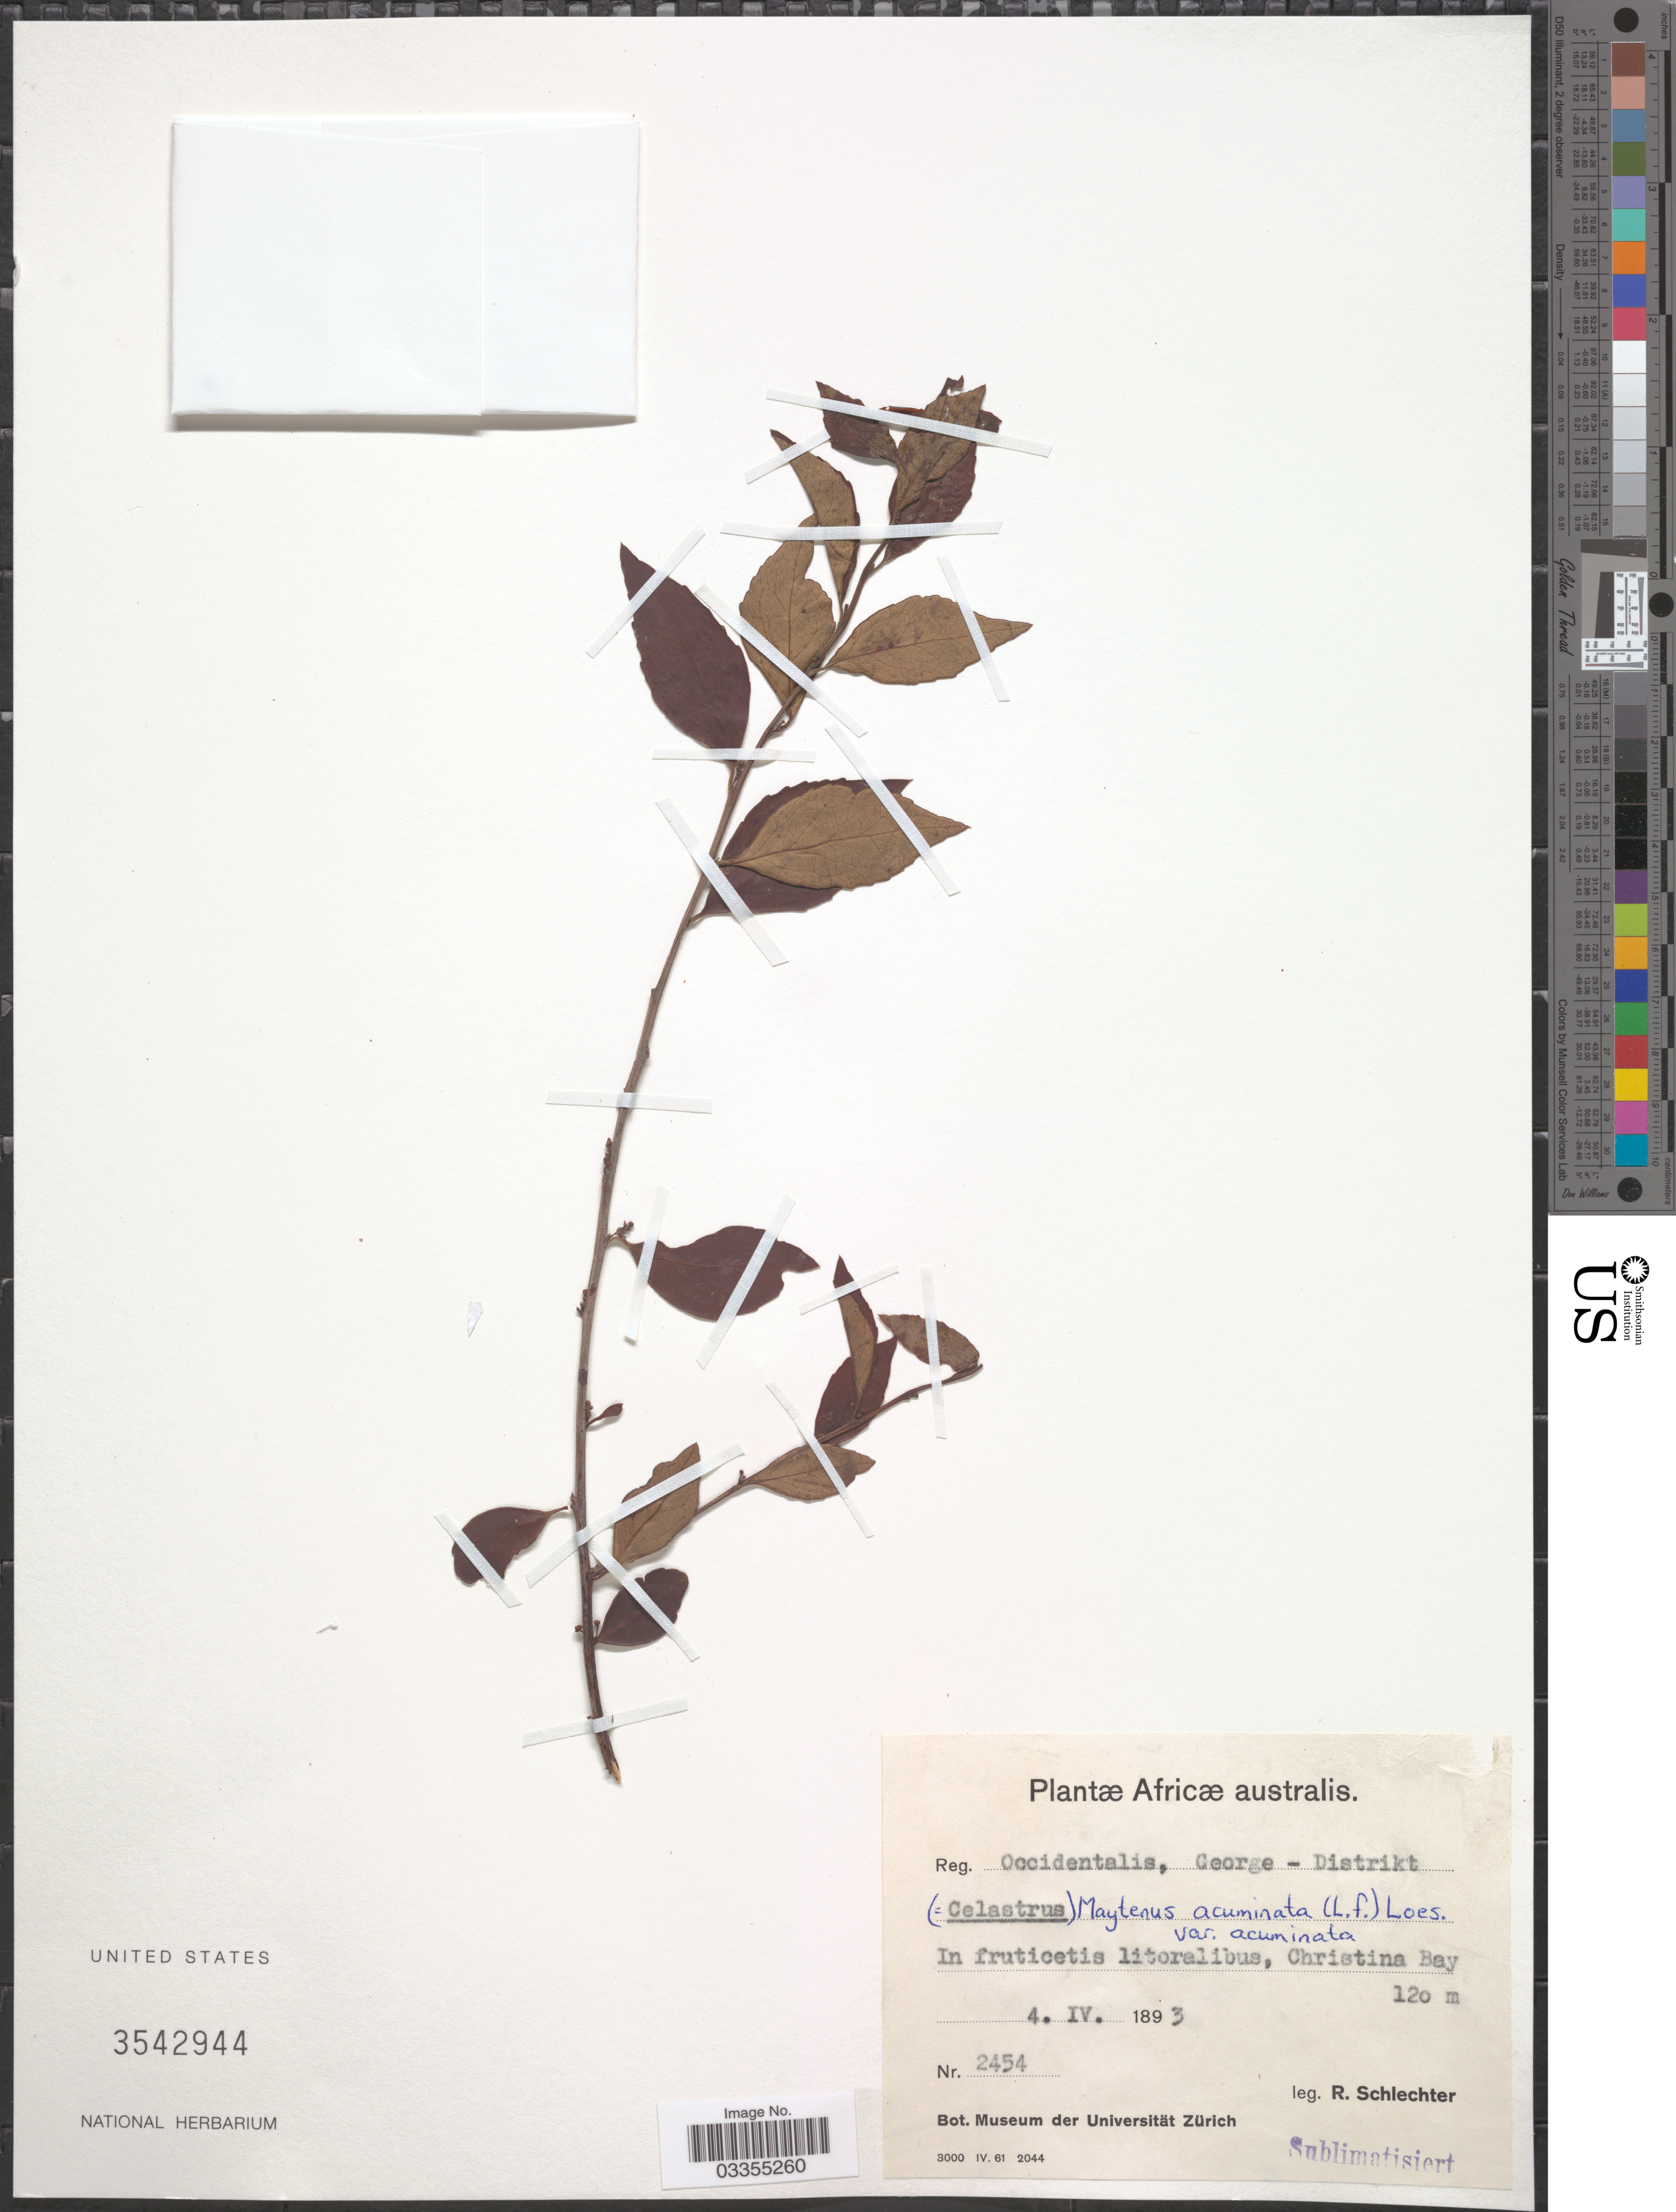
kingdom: Plantae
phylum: Tracheophyta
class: Magnoliopsida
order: Celastrales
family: Celastraceae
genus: Maytenus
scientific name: Maytenus acuminata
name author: (L. f.) Loes.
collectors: F. R. R. Schlechter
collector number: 2454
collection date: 1893-04-04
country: South Africa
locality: Africæ australis. Reg. Occidentalis, George - Distrikt. Christina Bay.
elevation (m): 120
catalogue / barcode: US 3542944